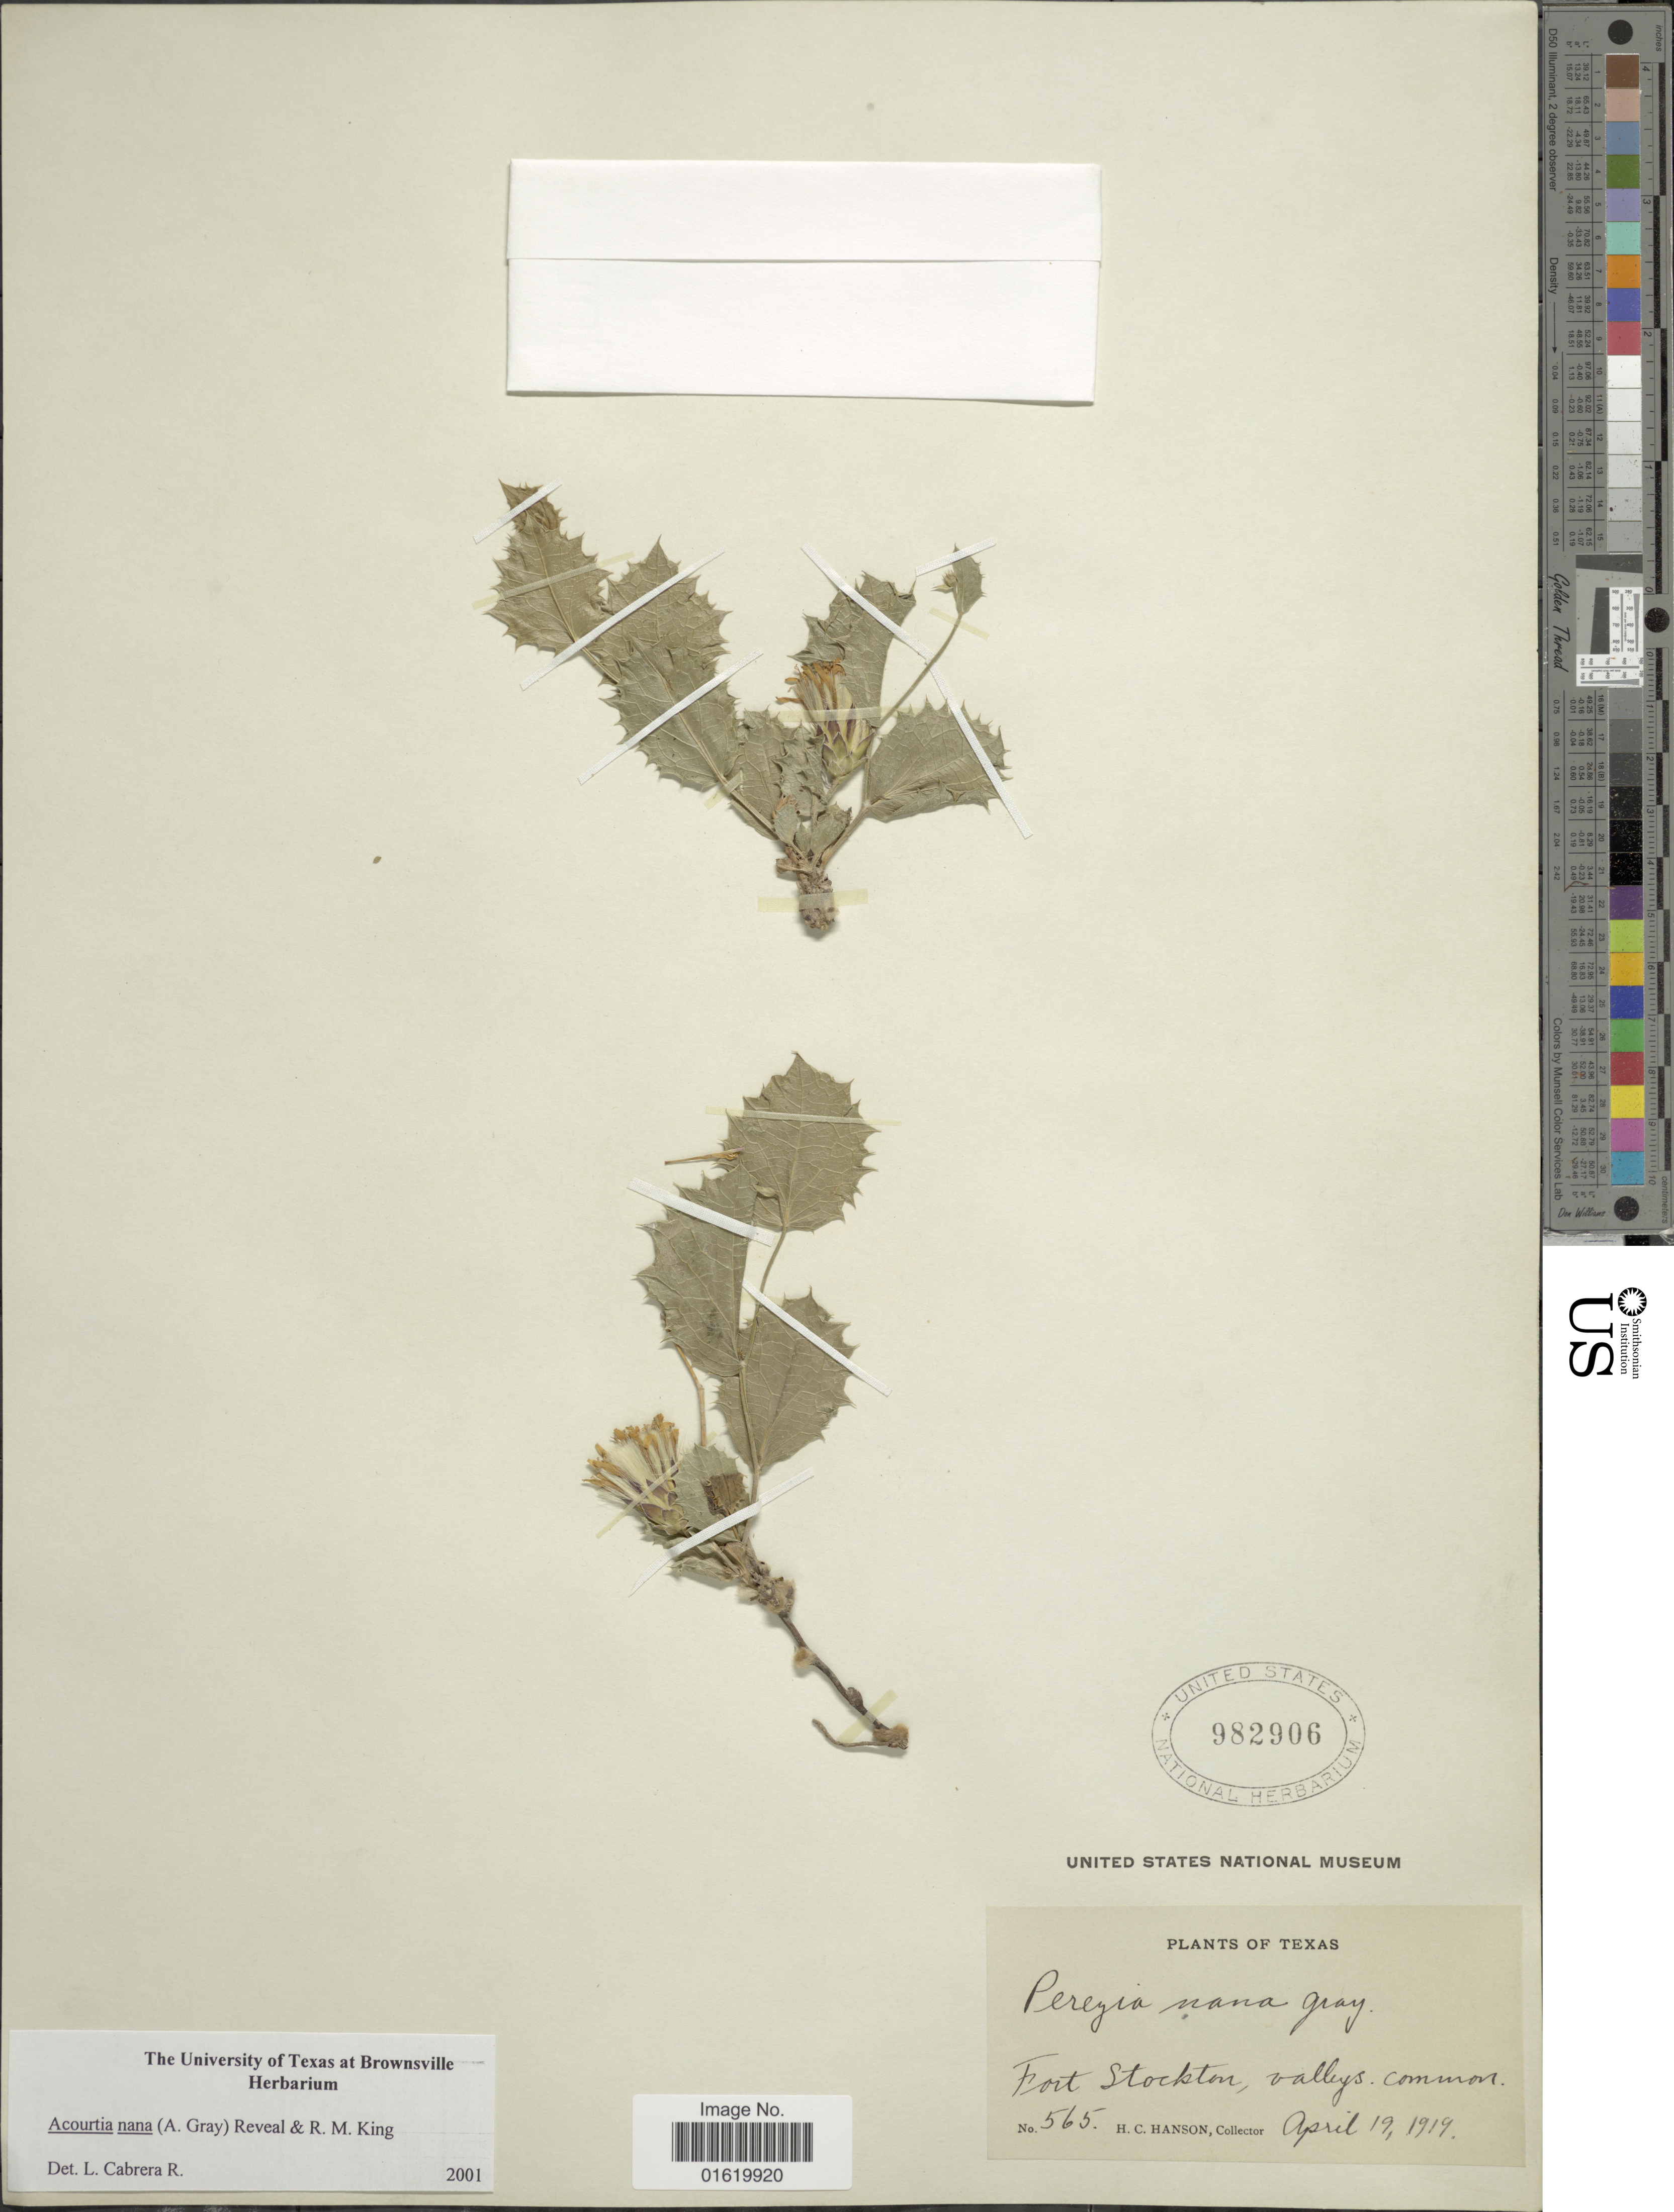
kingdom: Plantae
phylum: Tracheophyta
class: Magnoliopsida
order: Asterales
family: Asteraceae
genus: Acourtia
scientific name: Acourtia nana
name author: (A. Gray) Reveal & R.M. King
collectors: H. Hanson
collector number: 565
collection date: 1919-04-19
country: United States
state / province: Texas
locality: Fort Stockton, valleys.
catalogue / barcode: US 982906